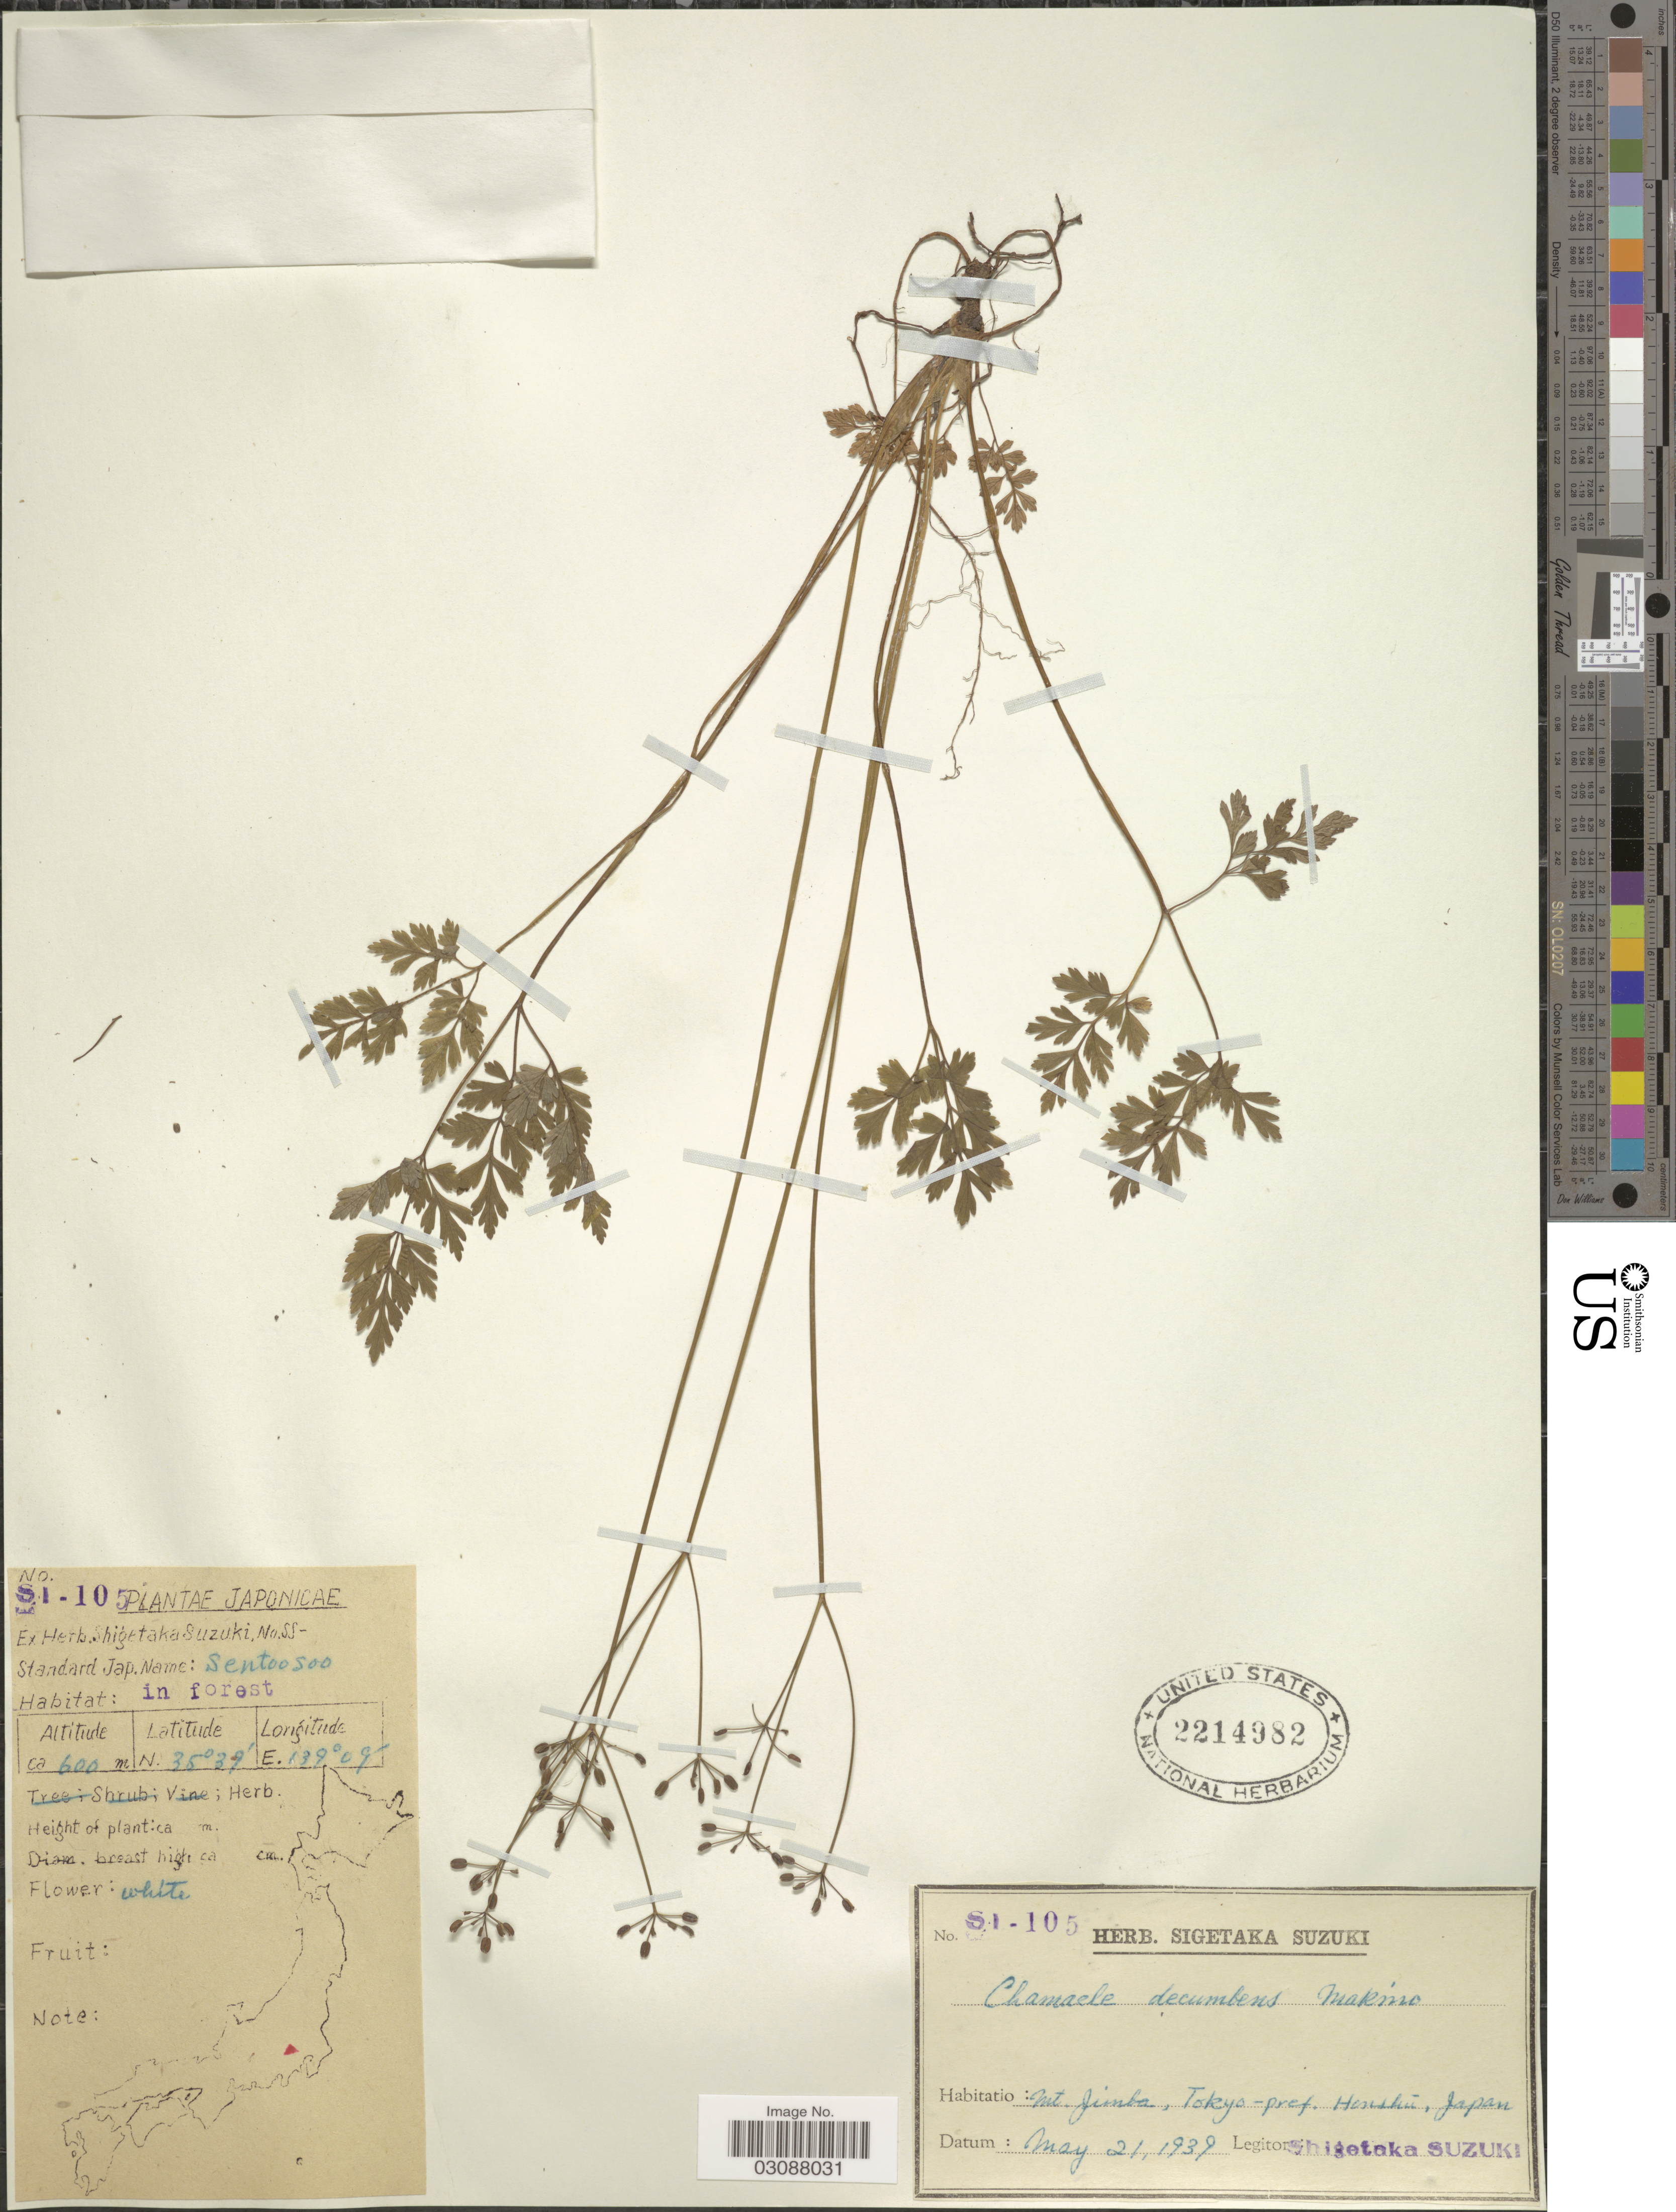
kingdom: Plantae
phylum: Tracheophyta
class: Magnoliopsida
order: Apiales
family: Apiaceae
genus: Chamaele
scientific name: Chamaele decumbens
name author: (Thunb.) Makino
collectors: S. Suzuki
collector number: S1-105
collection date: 1939-05-21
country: Japan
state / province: Tokyo, Federal City of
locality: Mt. Jimba, Tokyo-pref. Honshu.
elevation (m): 600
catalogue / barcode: US 2214982